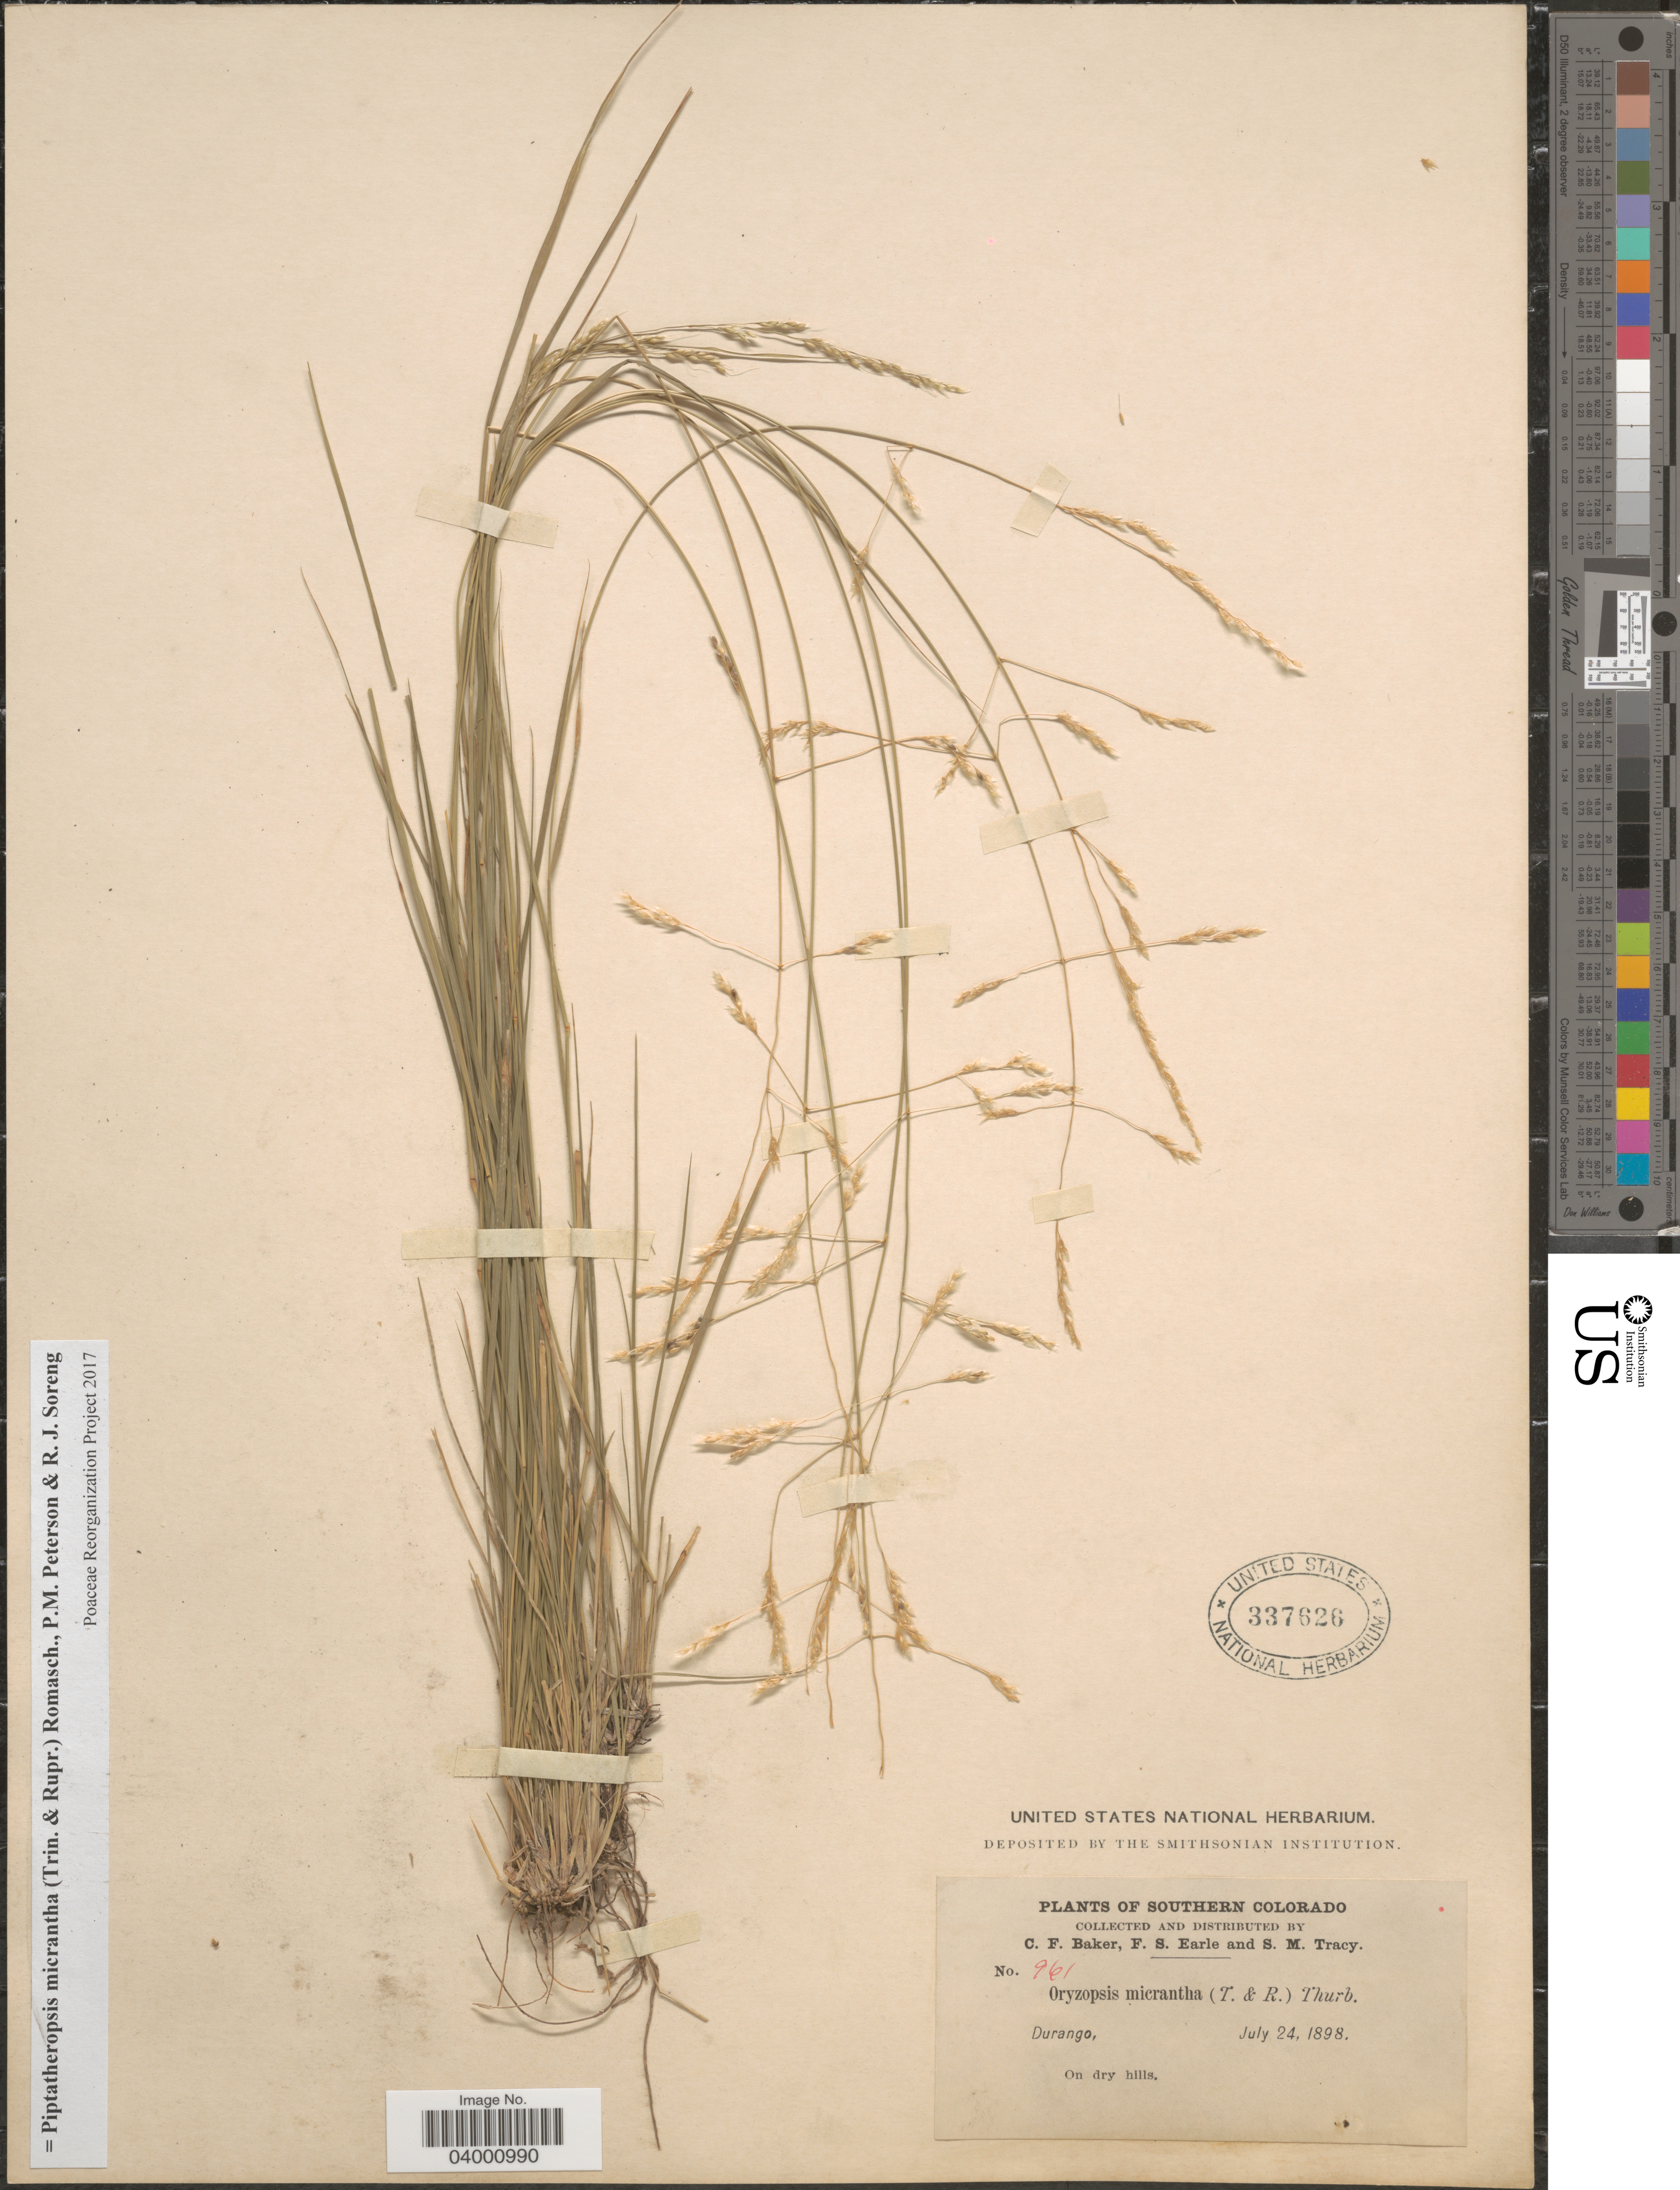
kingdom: Plantae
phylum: Tracheophyta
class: Liliopsida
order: Poales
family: Poaceae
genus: Piptatheropsis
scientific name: Piptatheropsis micrantha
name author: (Trin. & Rupr.) Romasch.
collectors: C. F. Baker, F. S. Earle & S. M. Tracy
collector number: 961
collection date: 1898-07-24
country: United States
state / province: Colorado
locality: Southern Colorado. Durango.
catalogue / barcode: US 337626